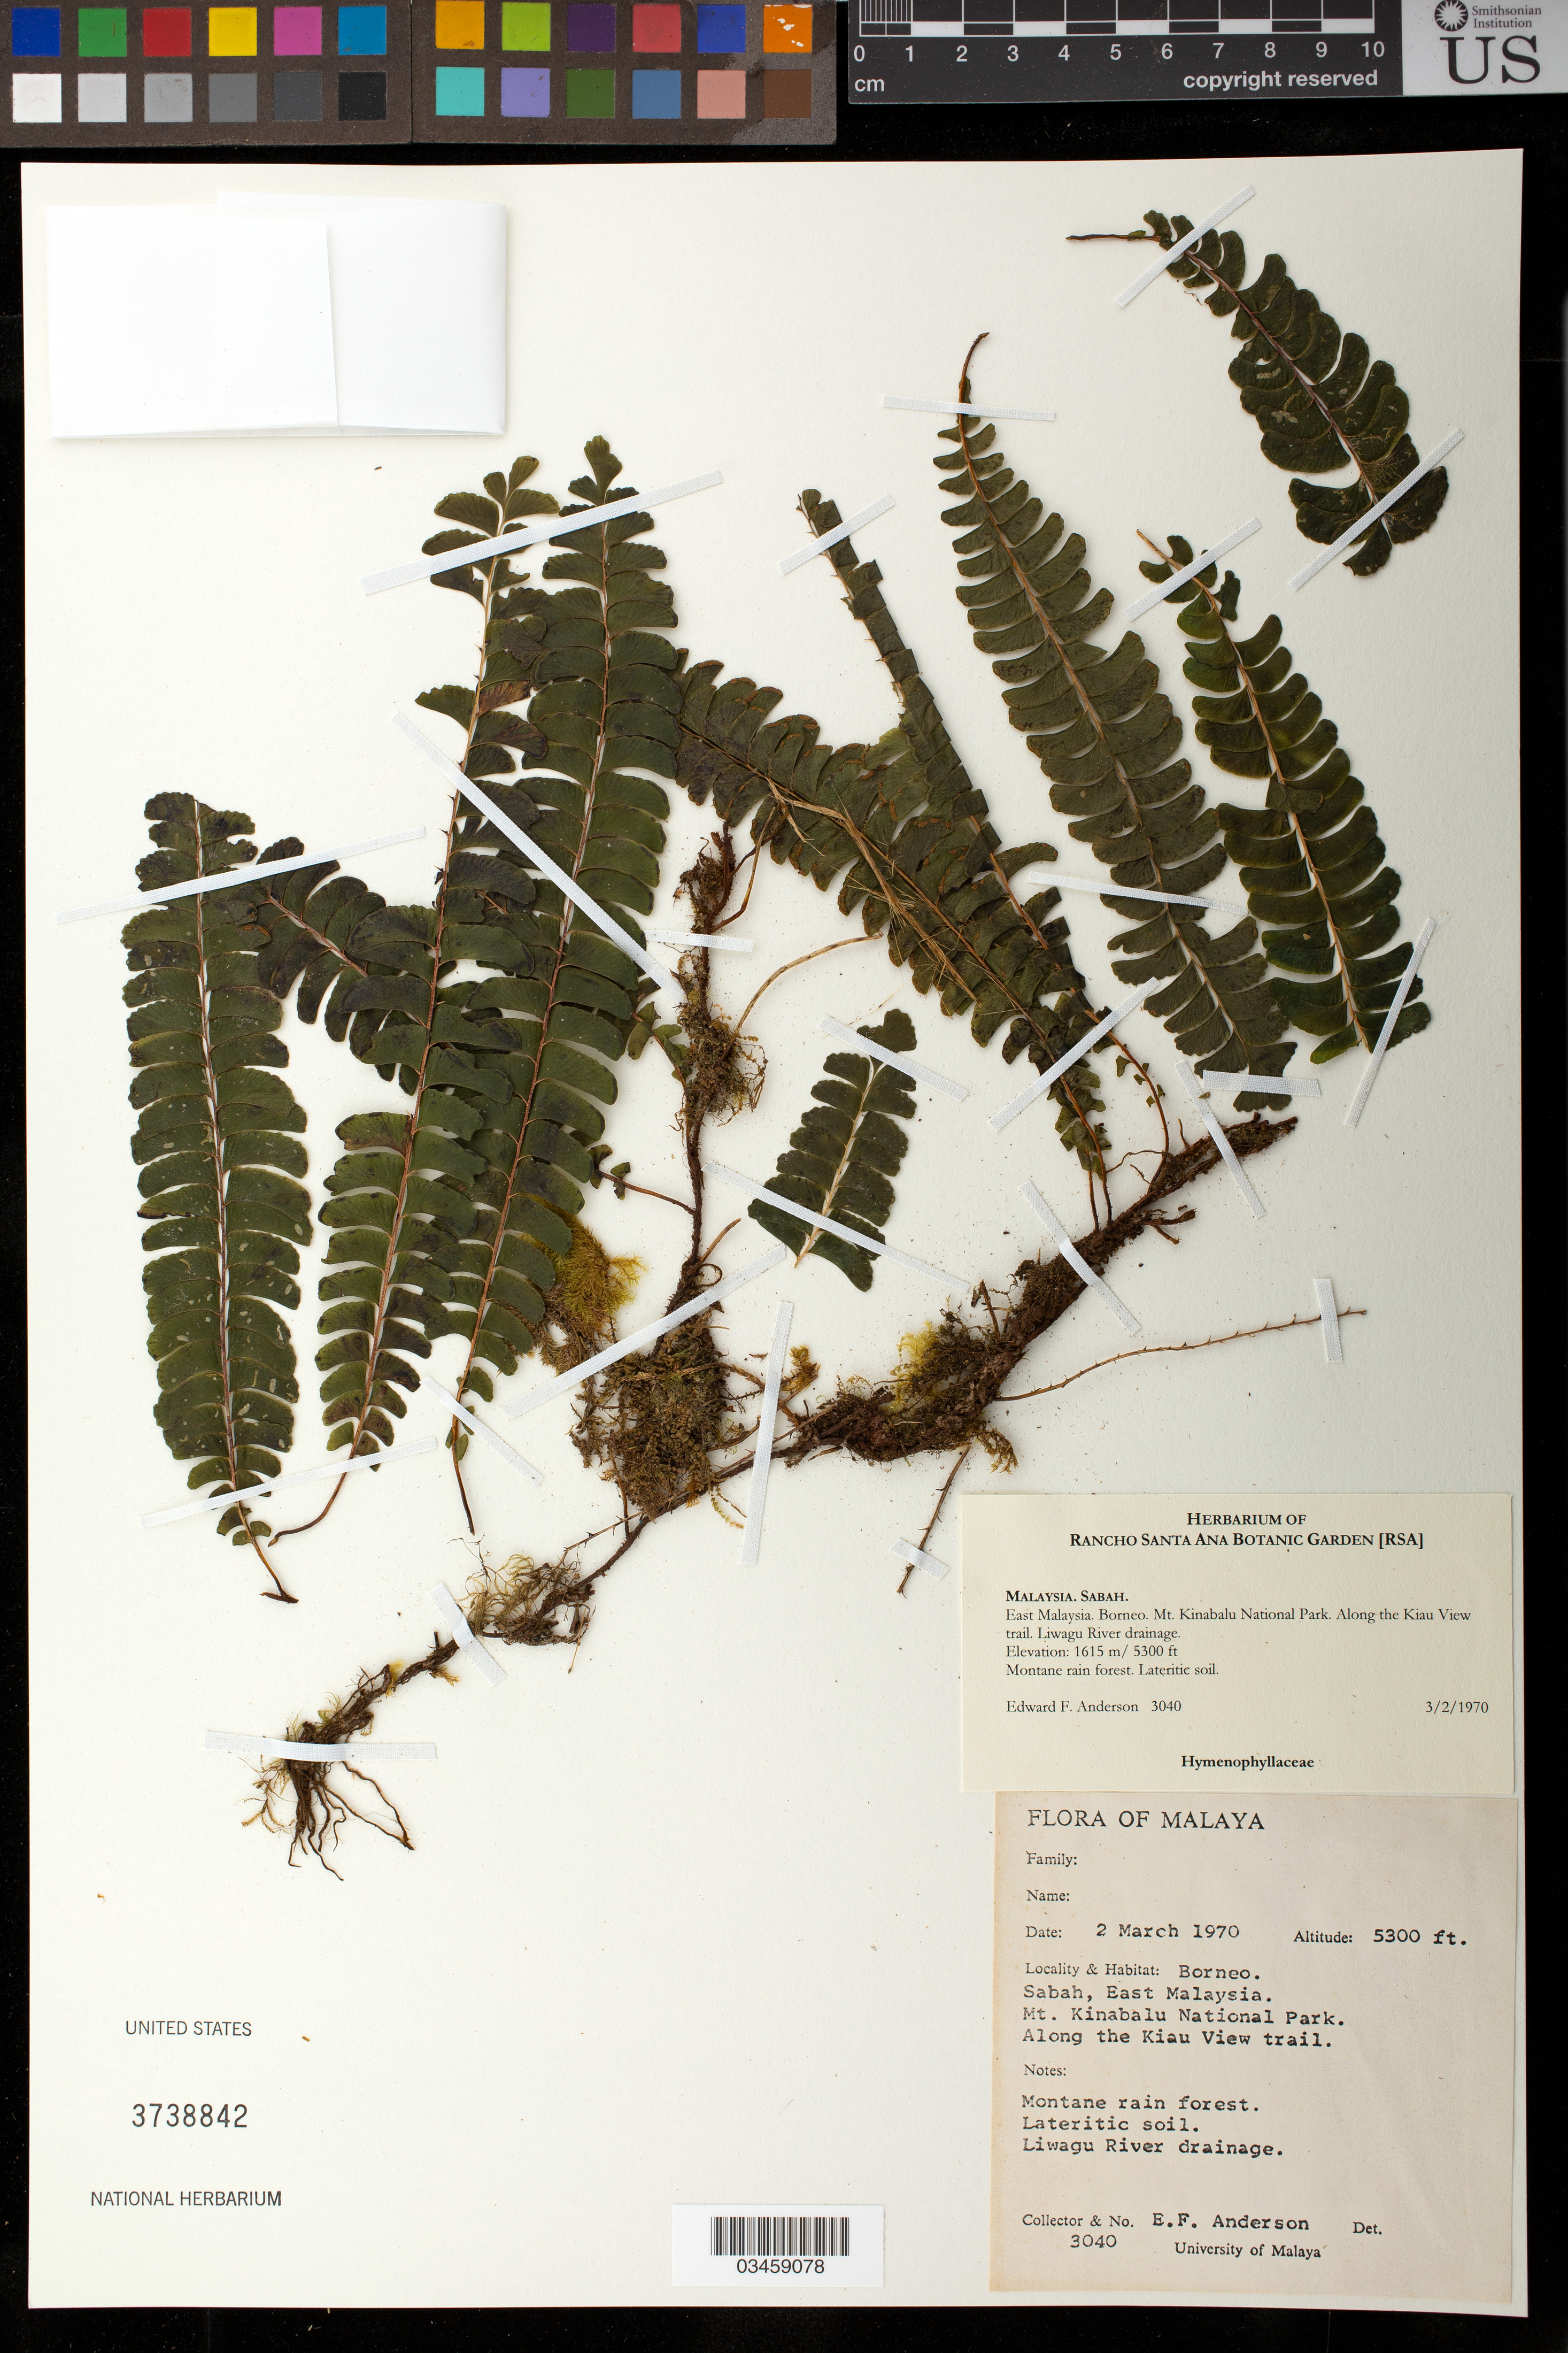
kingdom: Plantae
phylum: Tracheophyta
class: Polypodiopsida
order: Polypodiales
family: Lindsaeaceae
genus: Lindsaea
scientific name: Lindsaea sp.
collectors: E. F. Anderson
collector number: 3040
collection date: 1970-03-02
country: Malaysia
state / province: Sabah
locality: Malaya. Borneo. East Malaysia. Mt. Kinabalu National Park. Along the Kiau View Trail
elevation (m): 1615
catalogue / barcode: US 3738842